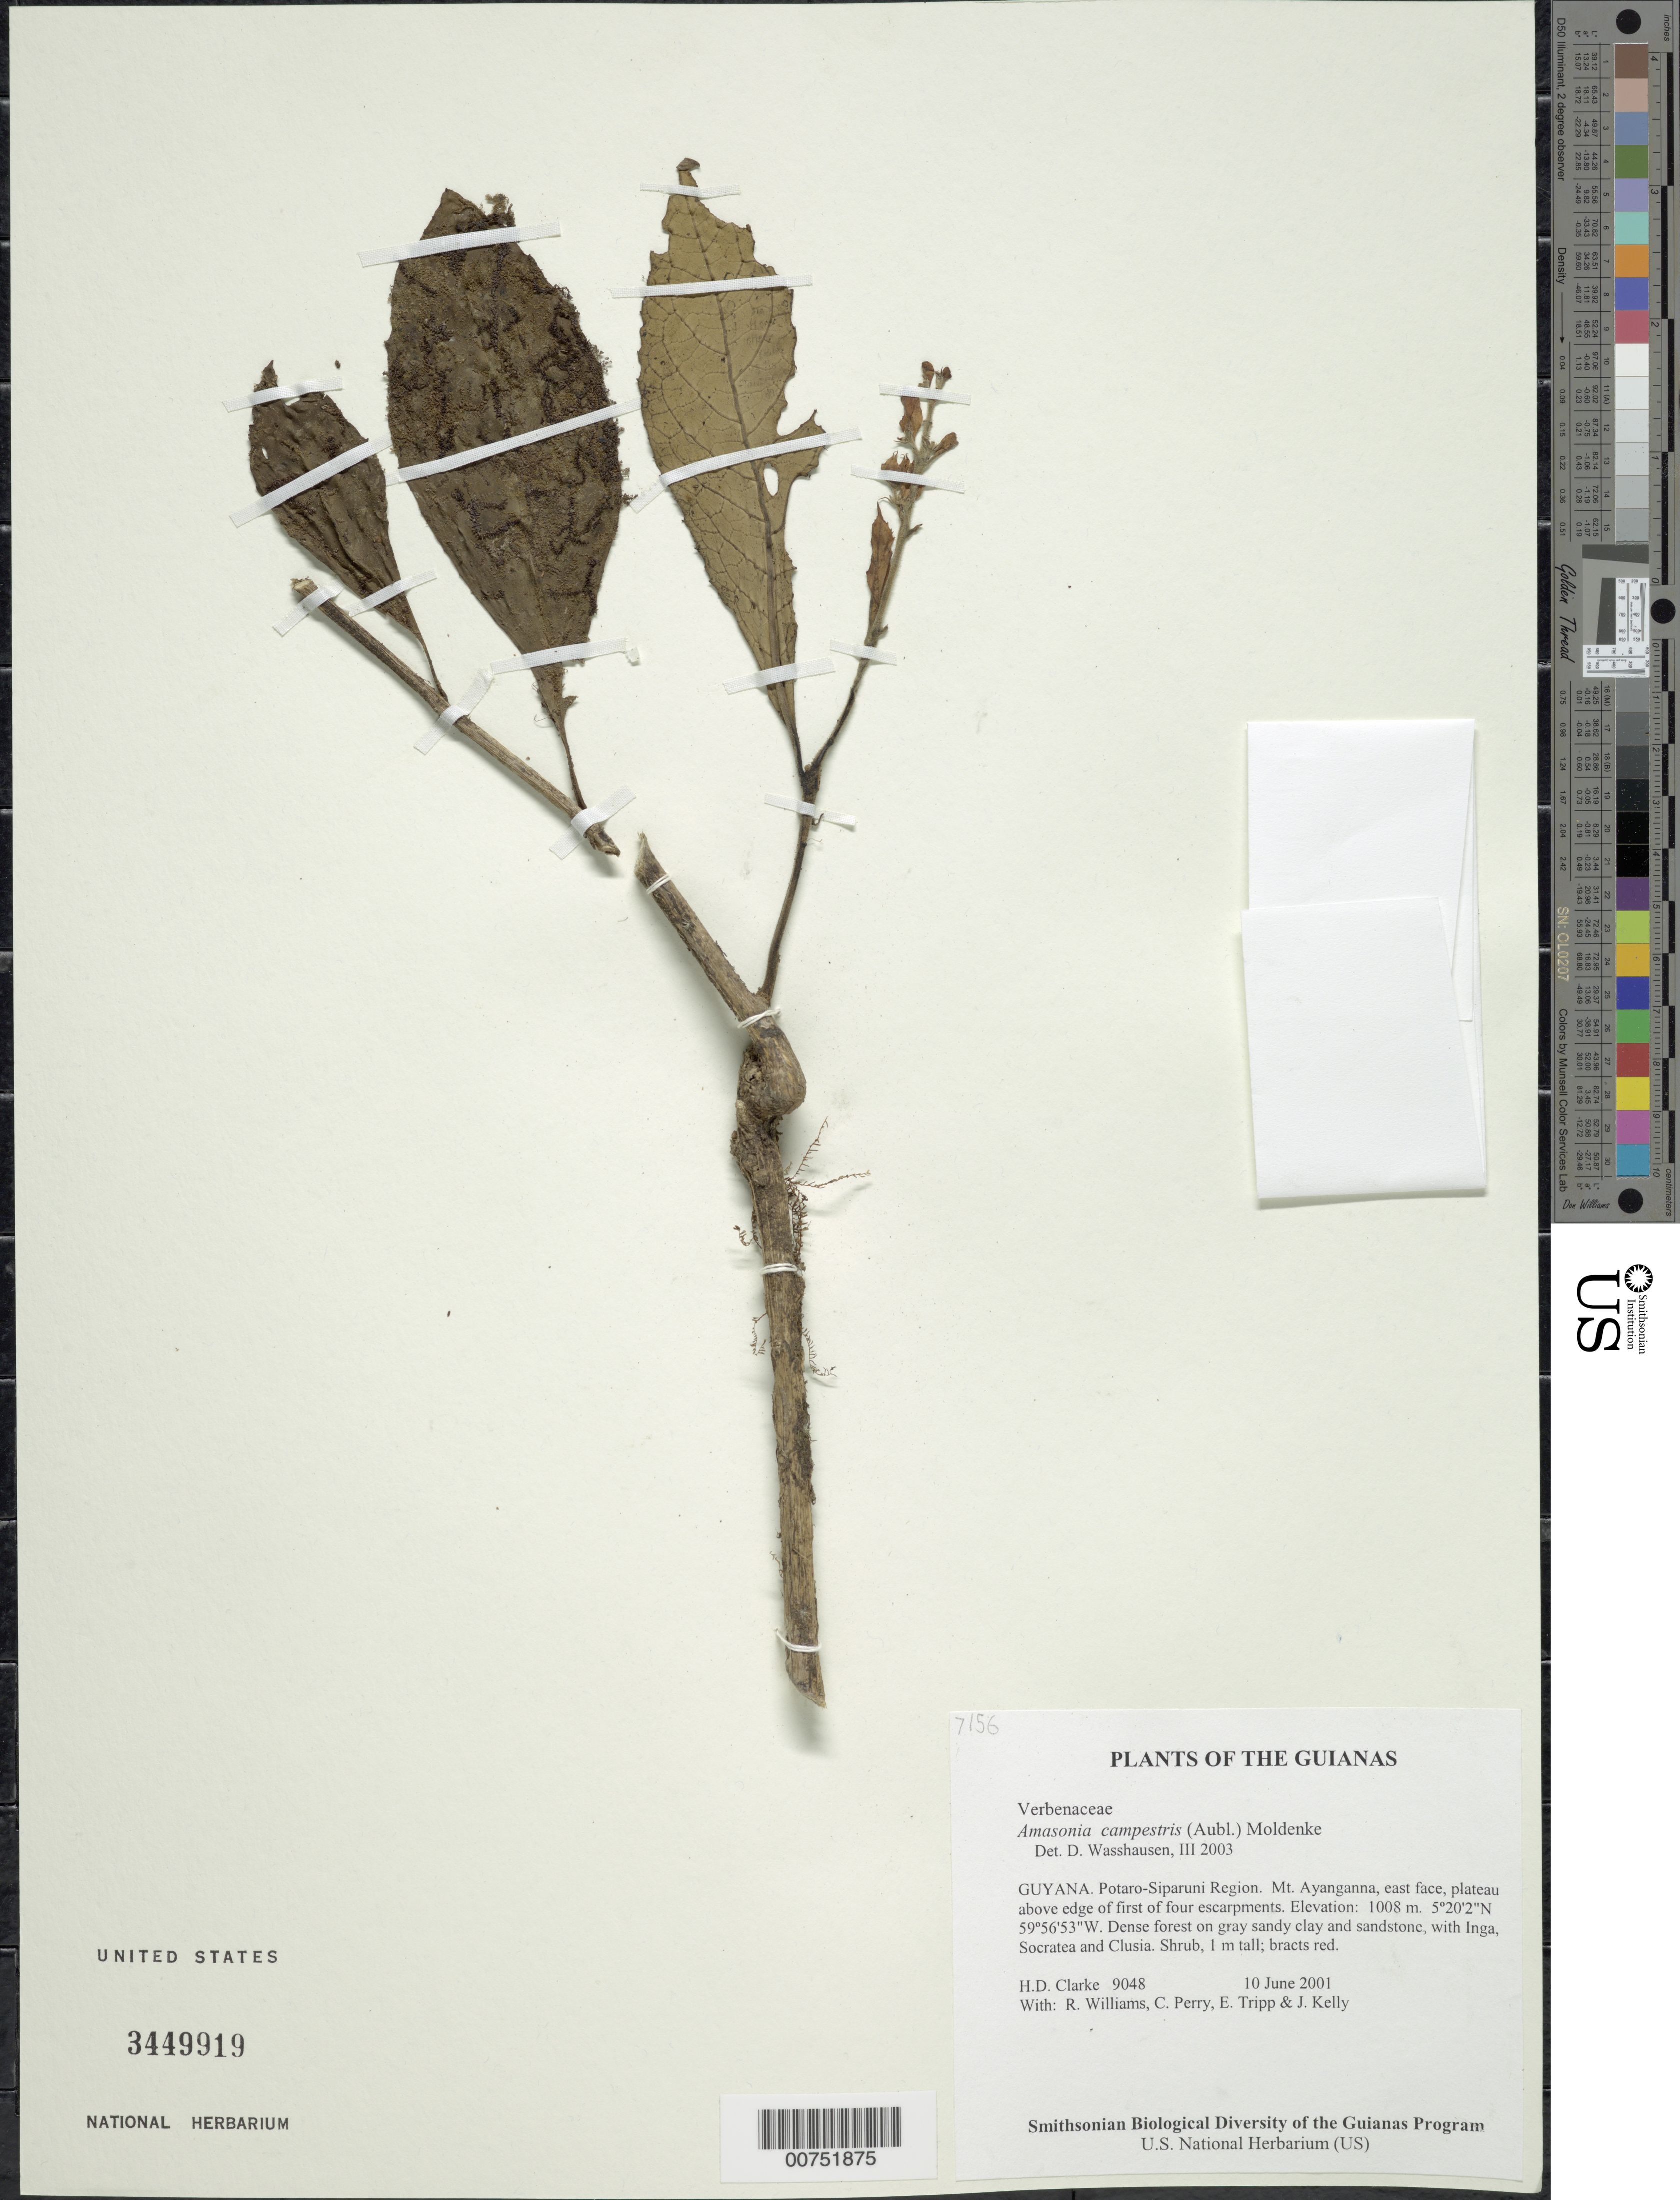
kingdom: Plantae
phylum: Tracheophyta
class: Magnoliopsida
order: Lamiales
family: Lamiaceae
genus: Amasonia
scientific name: Amasonia campestris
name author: (Aubl.) Moldenke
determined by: Wasshausen, Dieter C., (BOT), Smithsonian Institution - National Museum of Natural History (UNITED STATES)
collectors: H. D. Clarke, R. Williams, C. Perry, E. Tripp & J. Kelly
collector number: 9048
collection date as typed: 10 June 2001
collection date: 2001-06-10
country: Guyana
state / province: Potaro-Siparuni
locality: Mt. Ayanganna, east face, plateau above edge of first of four escarpments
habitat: Dense forest on gray sandy clay and sandstone, with Inga, Socratea and Clusia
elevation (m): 1008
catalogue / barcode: US 3449919